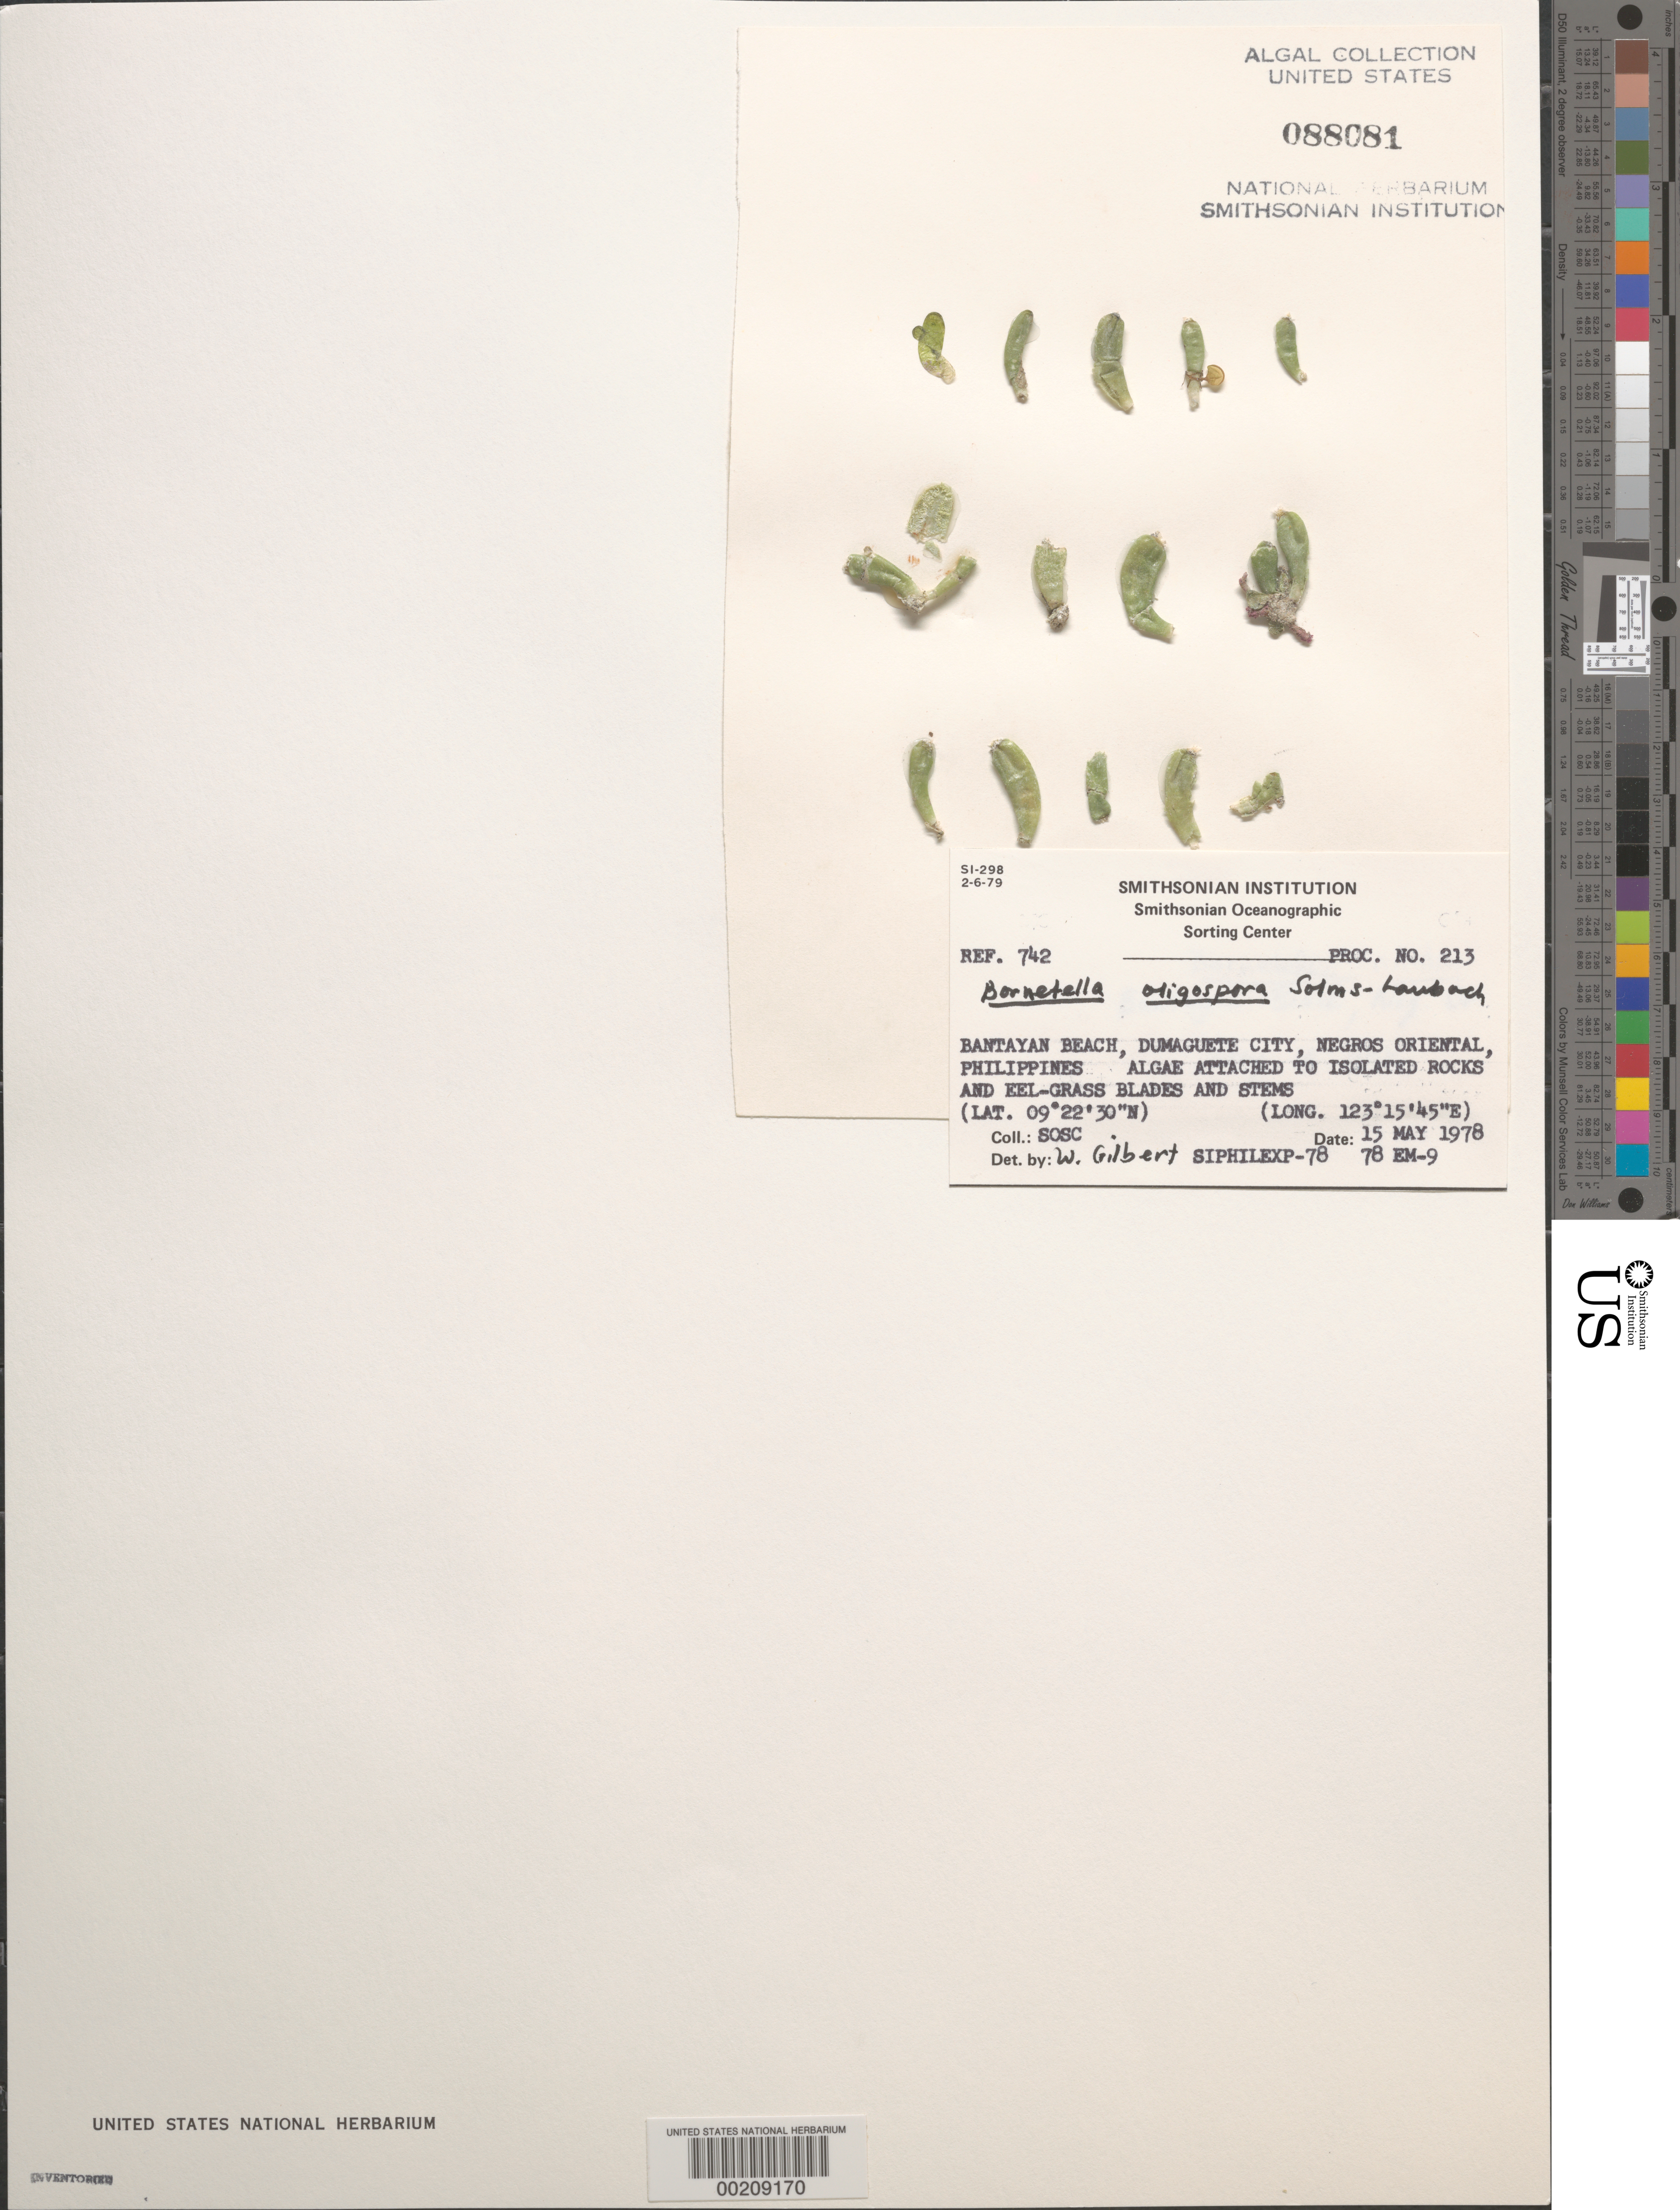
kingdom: Plantae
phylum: Chlorophyta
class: Ulvophyceae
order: Dasycladales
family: Dasycladaceae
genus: Bornetella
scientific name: Bornetella oligospora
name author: Solms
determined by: Gilbert, W. J.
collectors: SOSC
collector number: Station 78 Em-9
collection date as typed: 15 May 1978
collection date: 1978-05-15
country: Philippines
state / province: Central Visayas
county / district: Negros Oriental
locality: Bantayan beach, dumaguete city, negros oriental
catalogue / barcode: US 88081